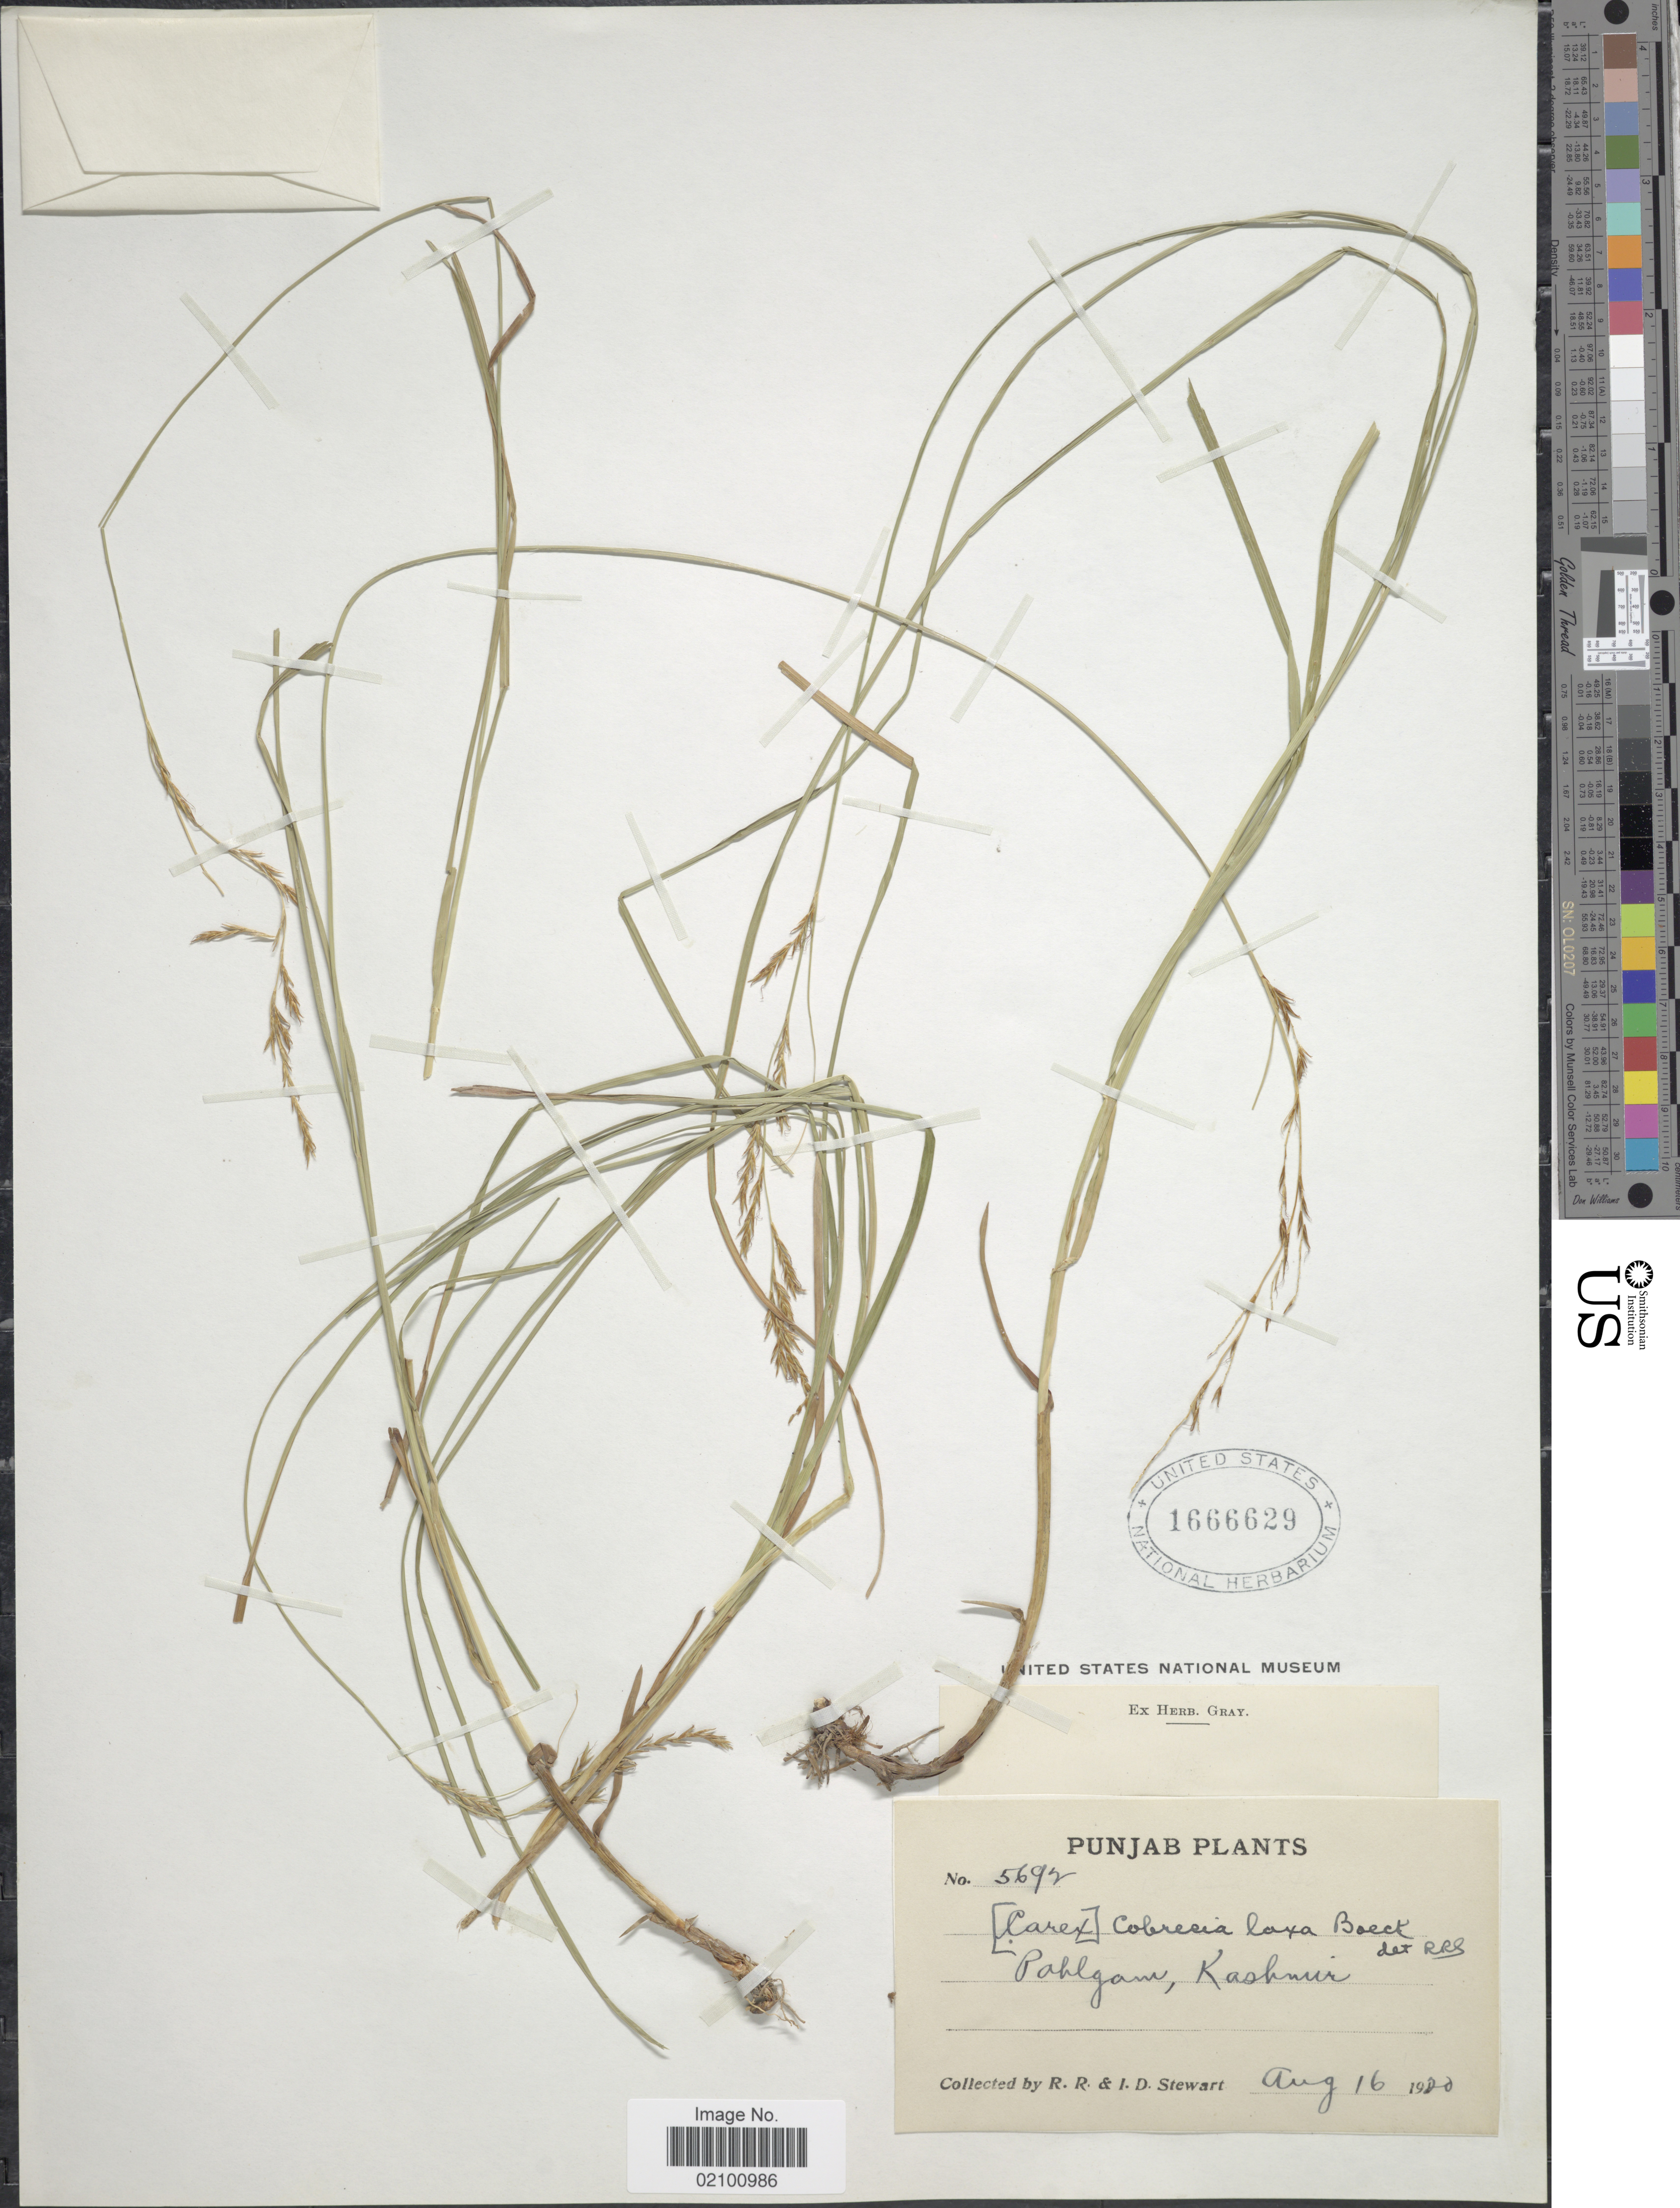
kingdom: Plantae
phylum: Tracheophyta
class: Liliopsida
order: Poales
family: Cyperaceae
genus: Carex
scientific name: Carex pseudolaxa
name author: (C.B. Clarke) O. Yano & S.R. Zhang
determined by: Strong, M. T., (US), Smithsonian Institution - National Museum of Natural History (UNITED STATES)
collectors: R. R. Stewart & I. Stewart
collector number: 5692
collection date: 1920-08-16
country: India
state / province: Jammu and Kashmir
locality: Pahlgam, Kashmir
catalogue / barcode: US 1666629